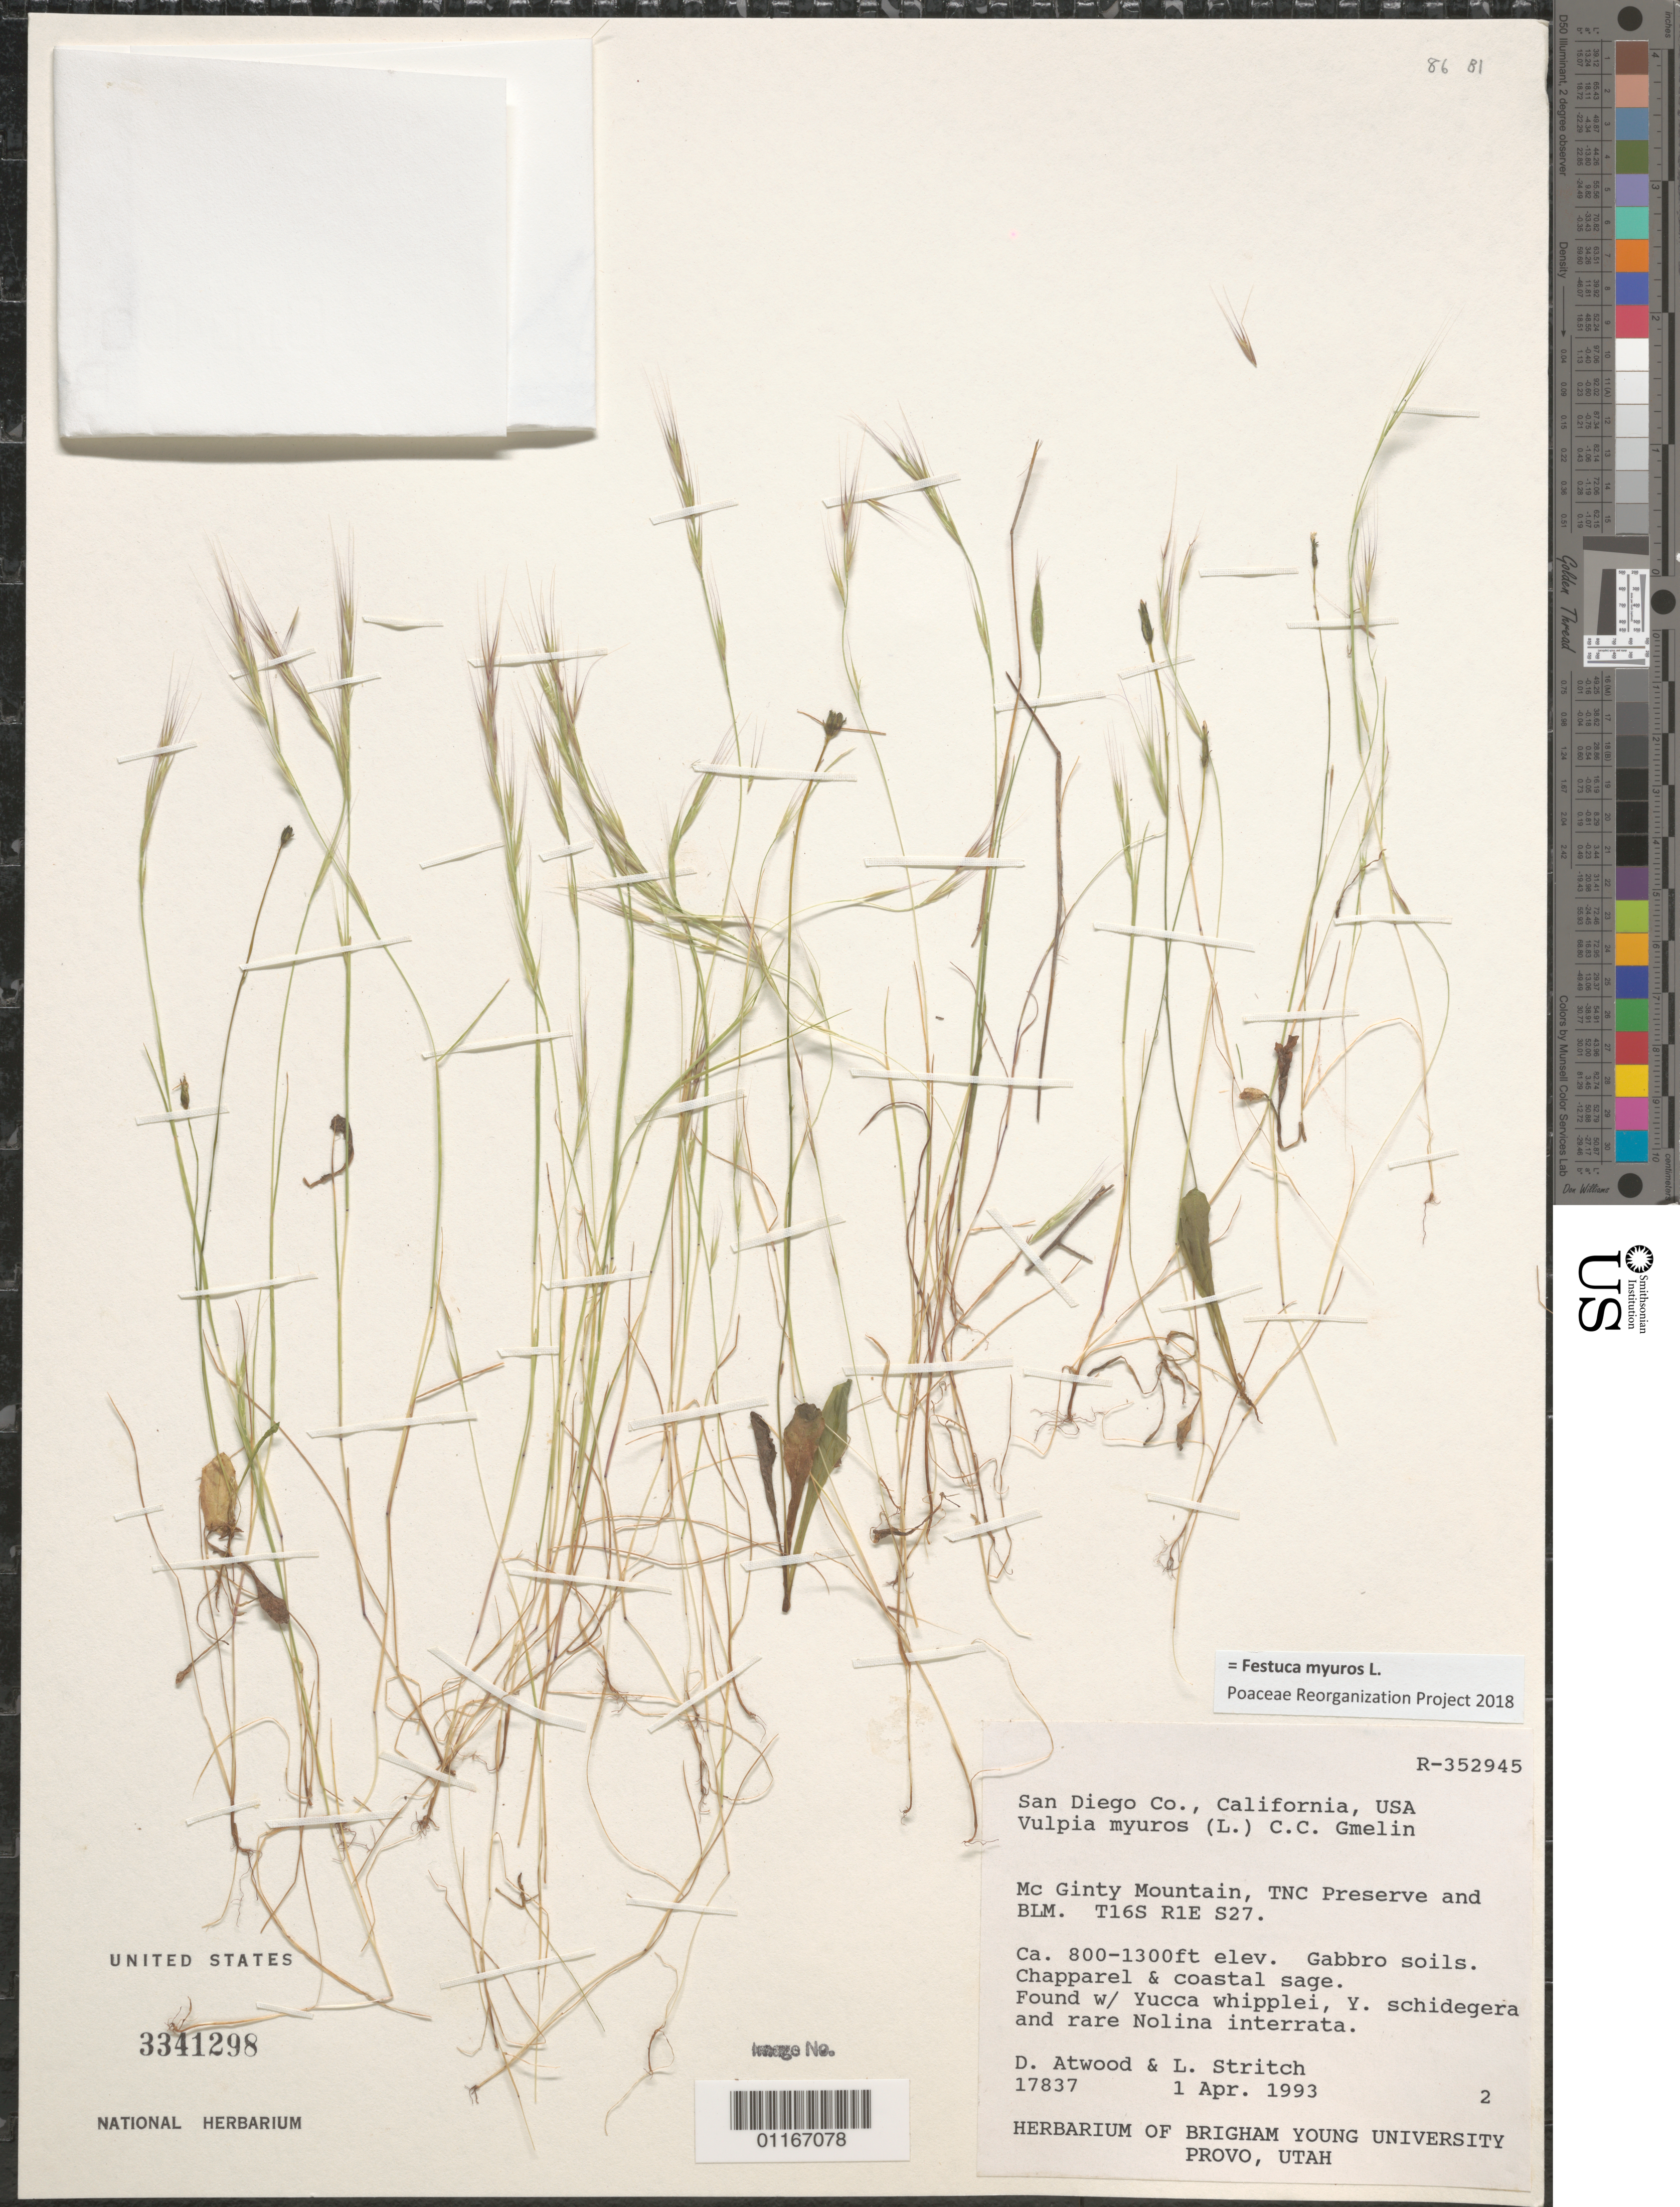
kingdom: Plantae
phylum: Tracheophyta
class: Liliopsida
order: Poales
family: Poaceae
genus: Festuca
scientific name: Festuca myuros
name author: L.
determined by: Poaceae Reorganization Project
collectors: D. Atwood & l. Stritch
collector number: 17837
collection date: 1993-04-01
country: United States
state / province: California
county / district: San Diego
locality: Mc Ginty Mountain, TNC Preserve and BLM T16S R1E S27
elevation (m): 244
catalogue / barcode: US 3341298